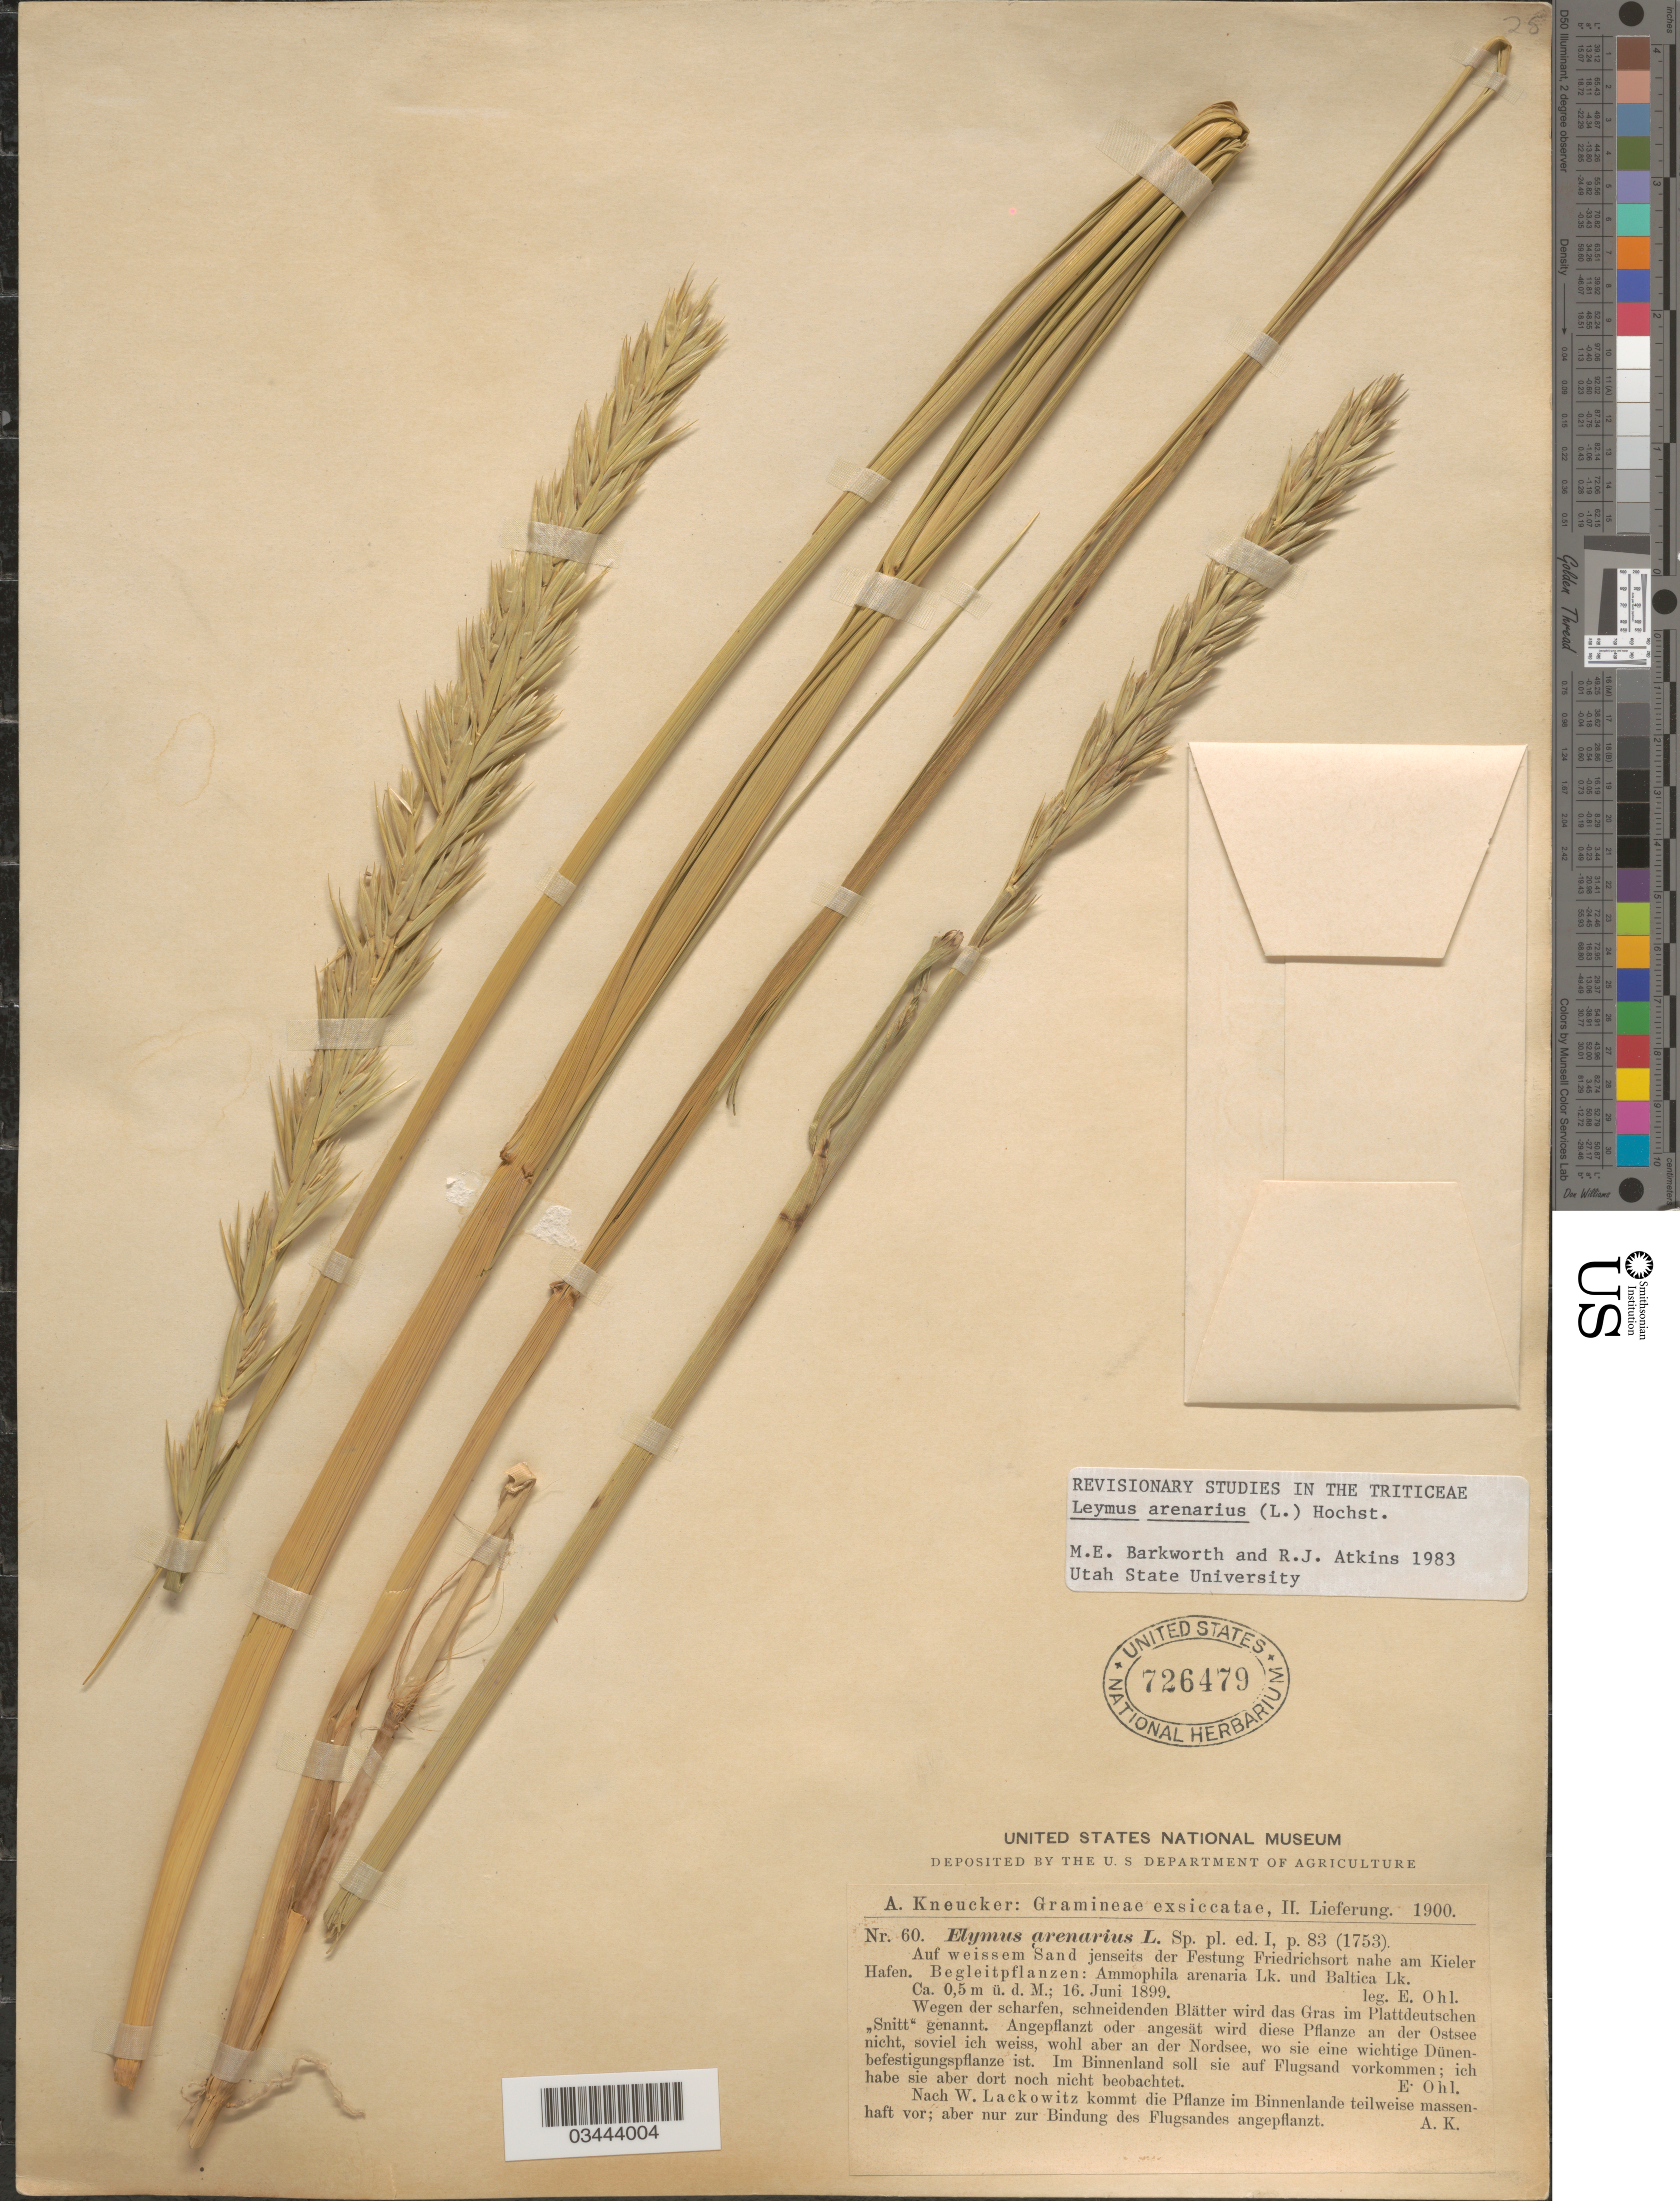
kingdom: Plantae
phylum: Tracheophyta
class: Liliopsida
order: Poales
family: Poaceae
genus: Leymus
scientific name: Leymus arenarius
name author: (L.) Hochst.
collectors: E. Ohl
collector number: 60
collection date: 1899-06-16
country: Germany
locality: Auf weissem Sand Jenseits der Festung Friedrichsort nahe am Kieler Hafen.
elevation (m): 0.5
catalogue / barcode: US 726479